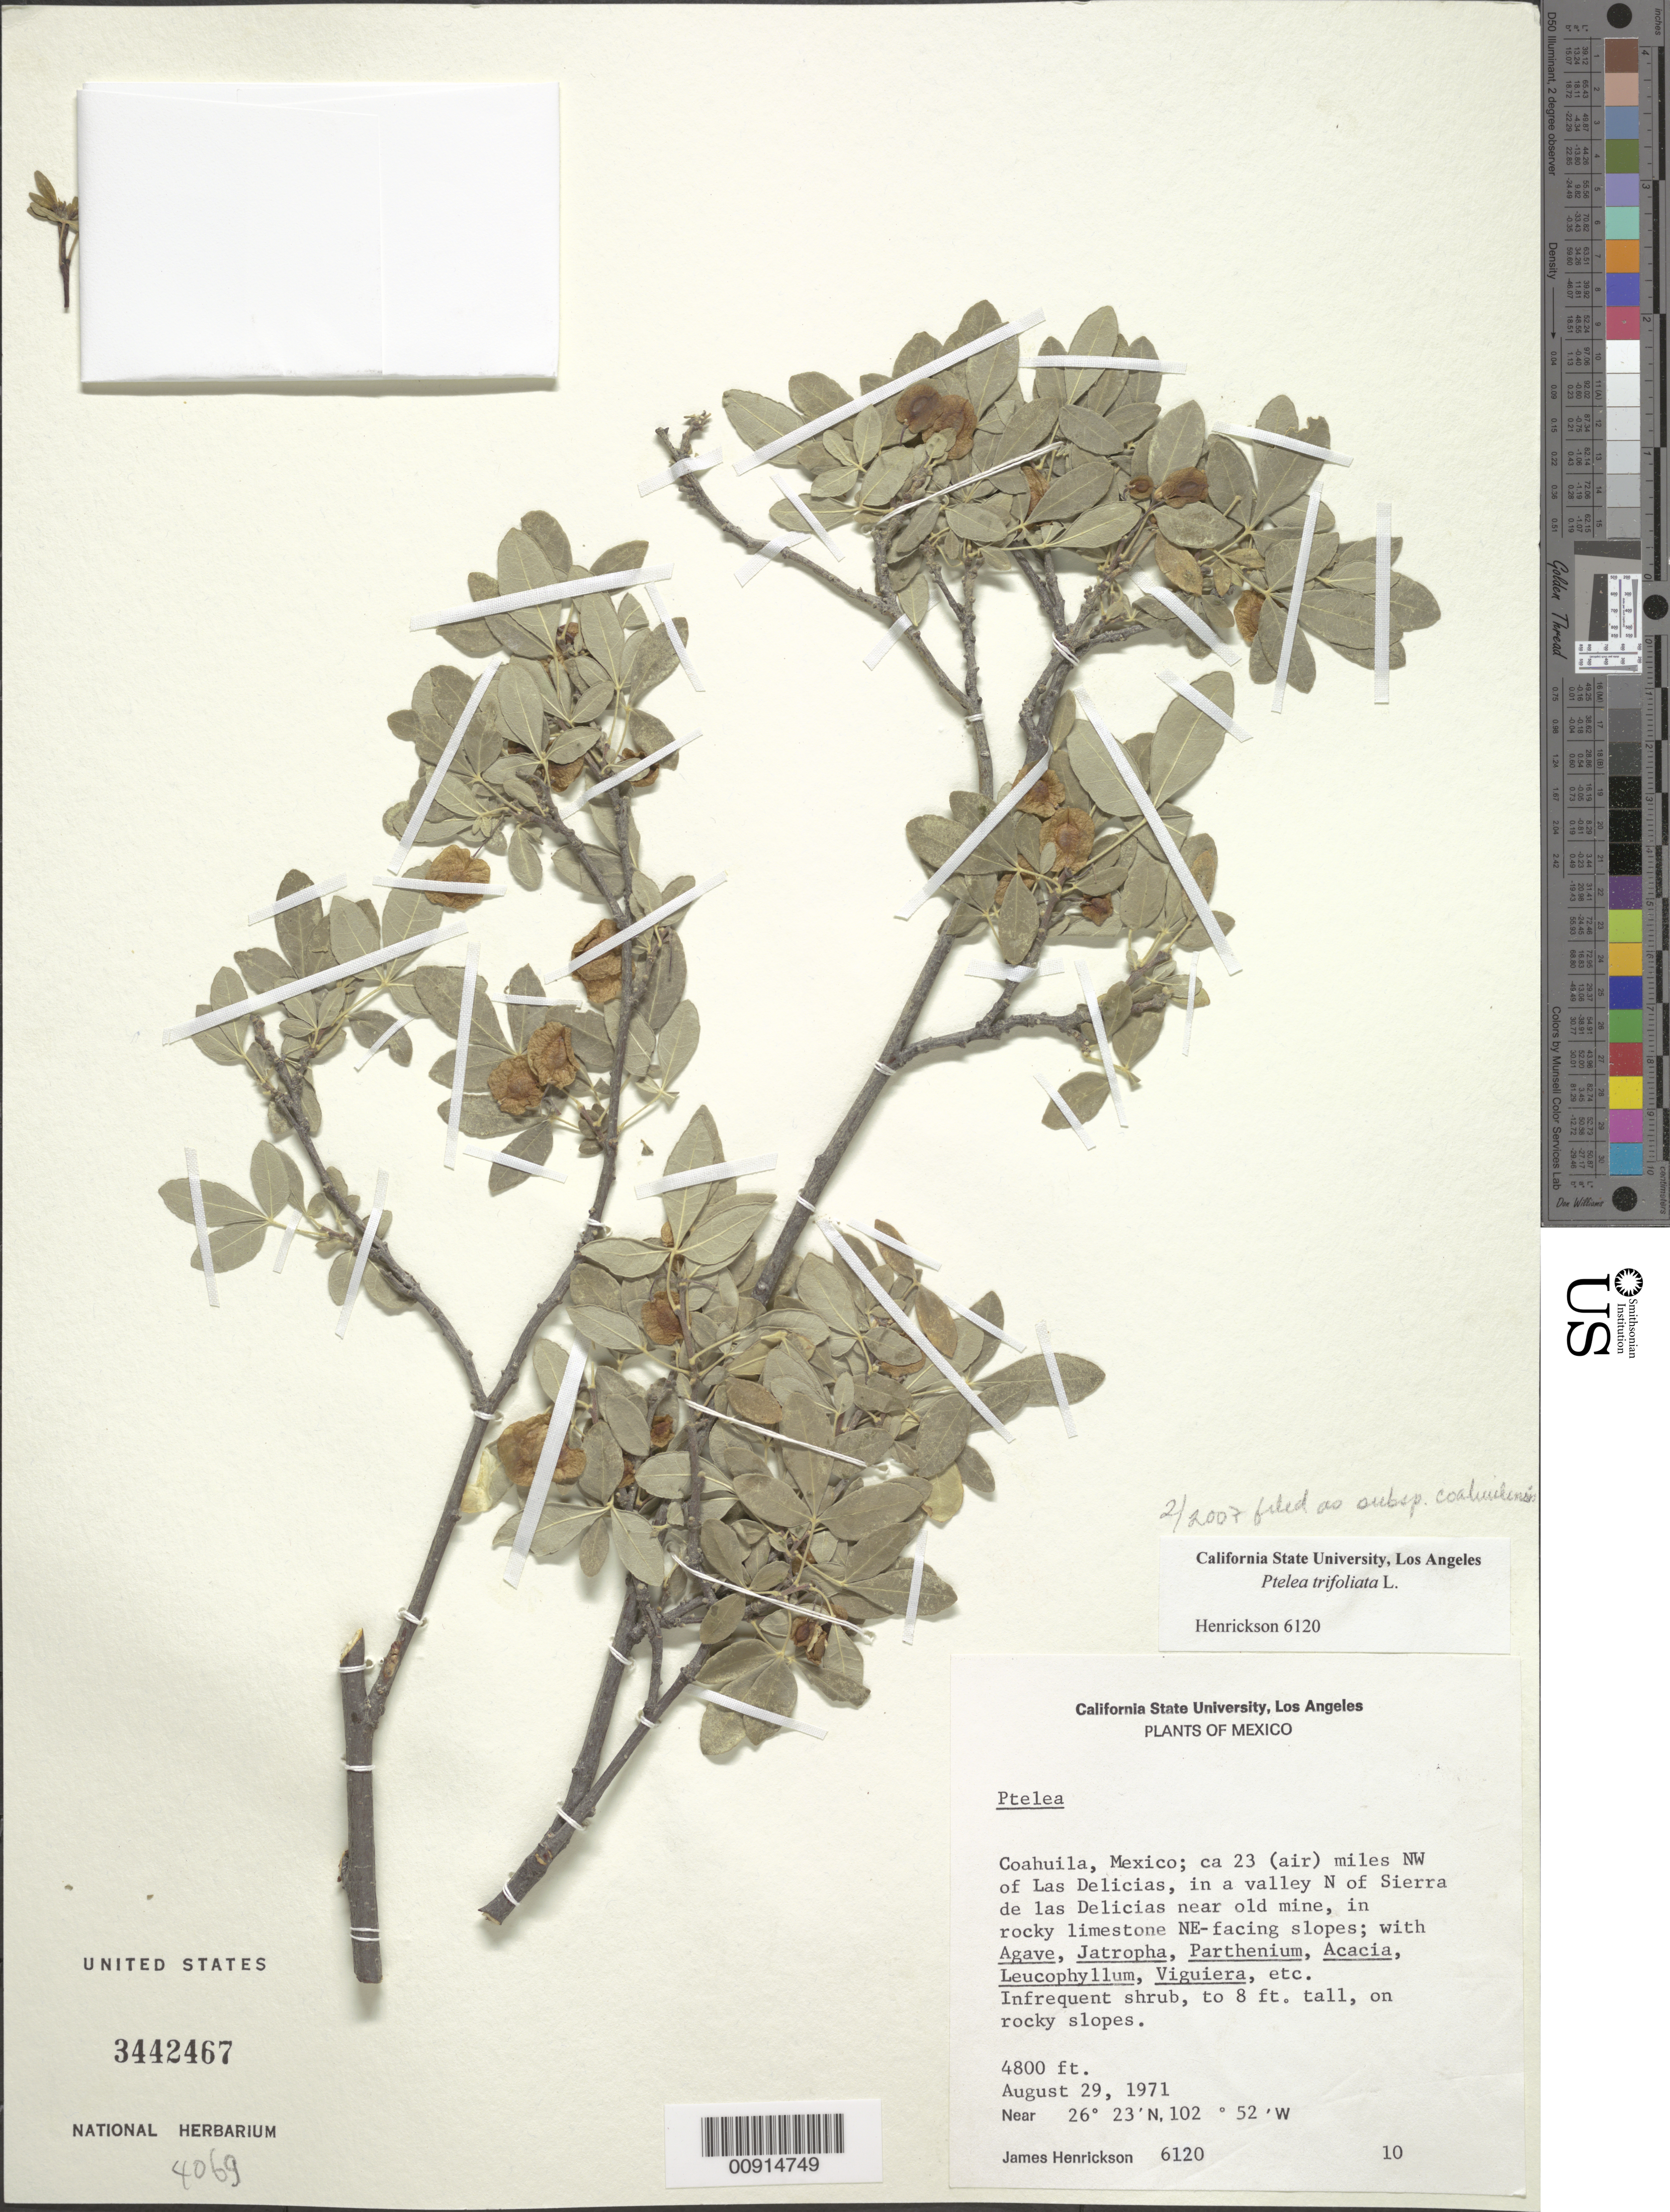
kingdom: Plantae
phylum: Tracheophyta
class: Magnoliopsida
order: Sapindales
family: Rutaceae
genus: Ptelea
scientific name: Ptelea trifoliata subsp. coahuilensis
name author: (Greene) V. L. Bailey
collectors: J. Henrickson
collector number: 6120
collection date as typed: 29 Aug 1971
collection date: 1971-08-29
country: Mexico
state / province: Coahuila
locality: Coahuila; ca. 23 (air) miles NW of Las Delicias, in a valley N of Sierra de las Delicias near old mine.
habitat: In rocky limestone NE-facing slopes; with Agave, Jatropha, Parthenium, Acacia, Leucophyllum, Viguiera, etc.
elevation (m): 1463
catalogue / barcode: US 3442467